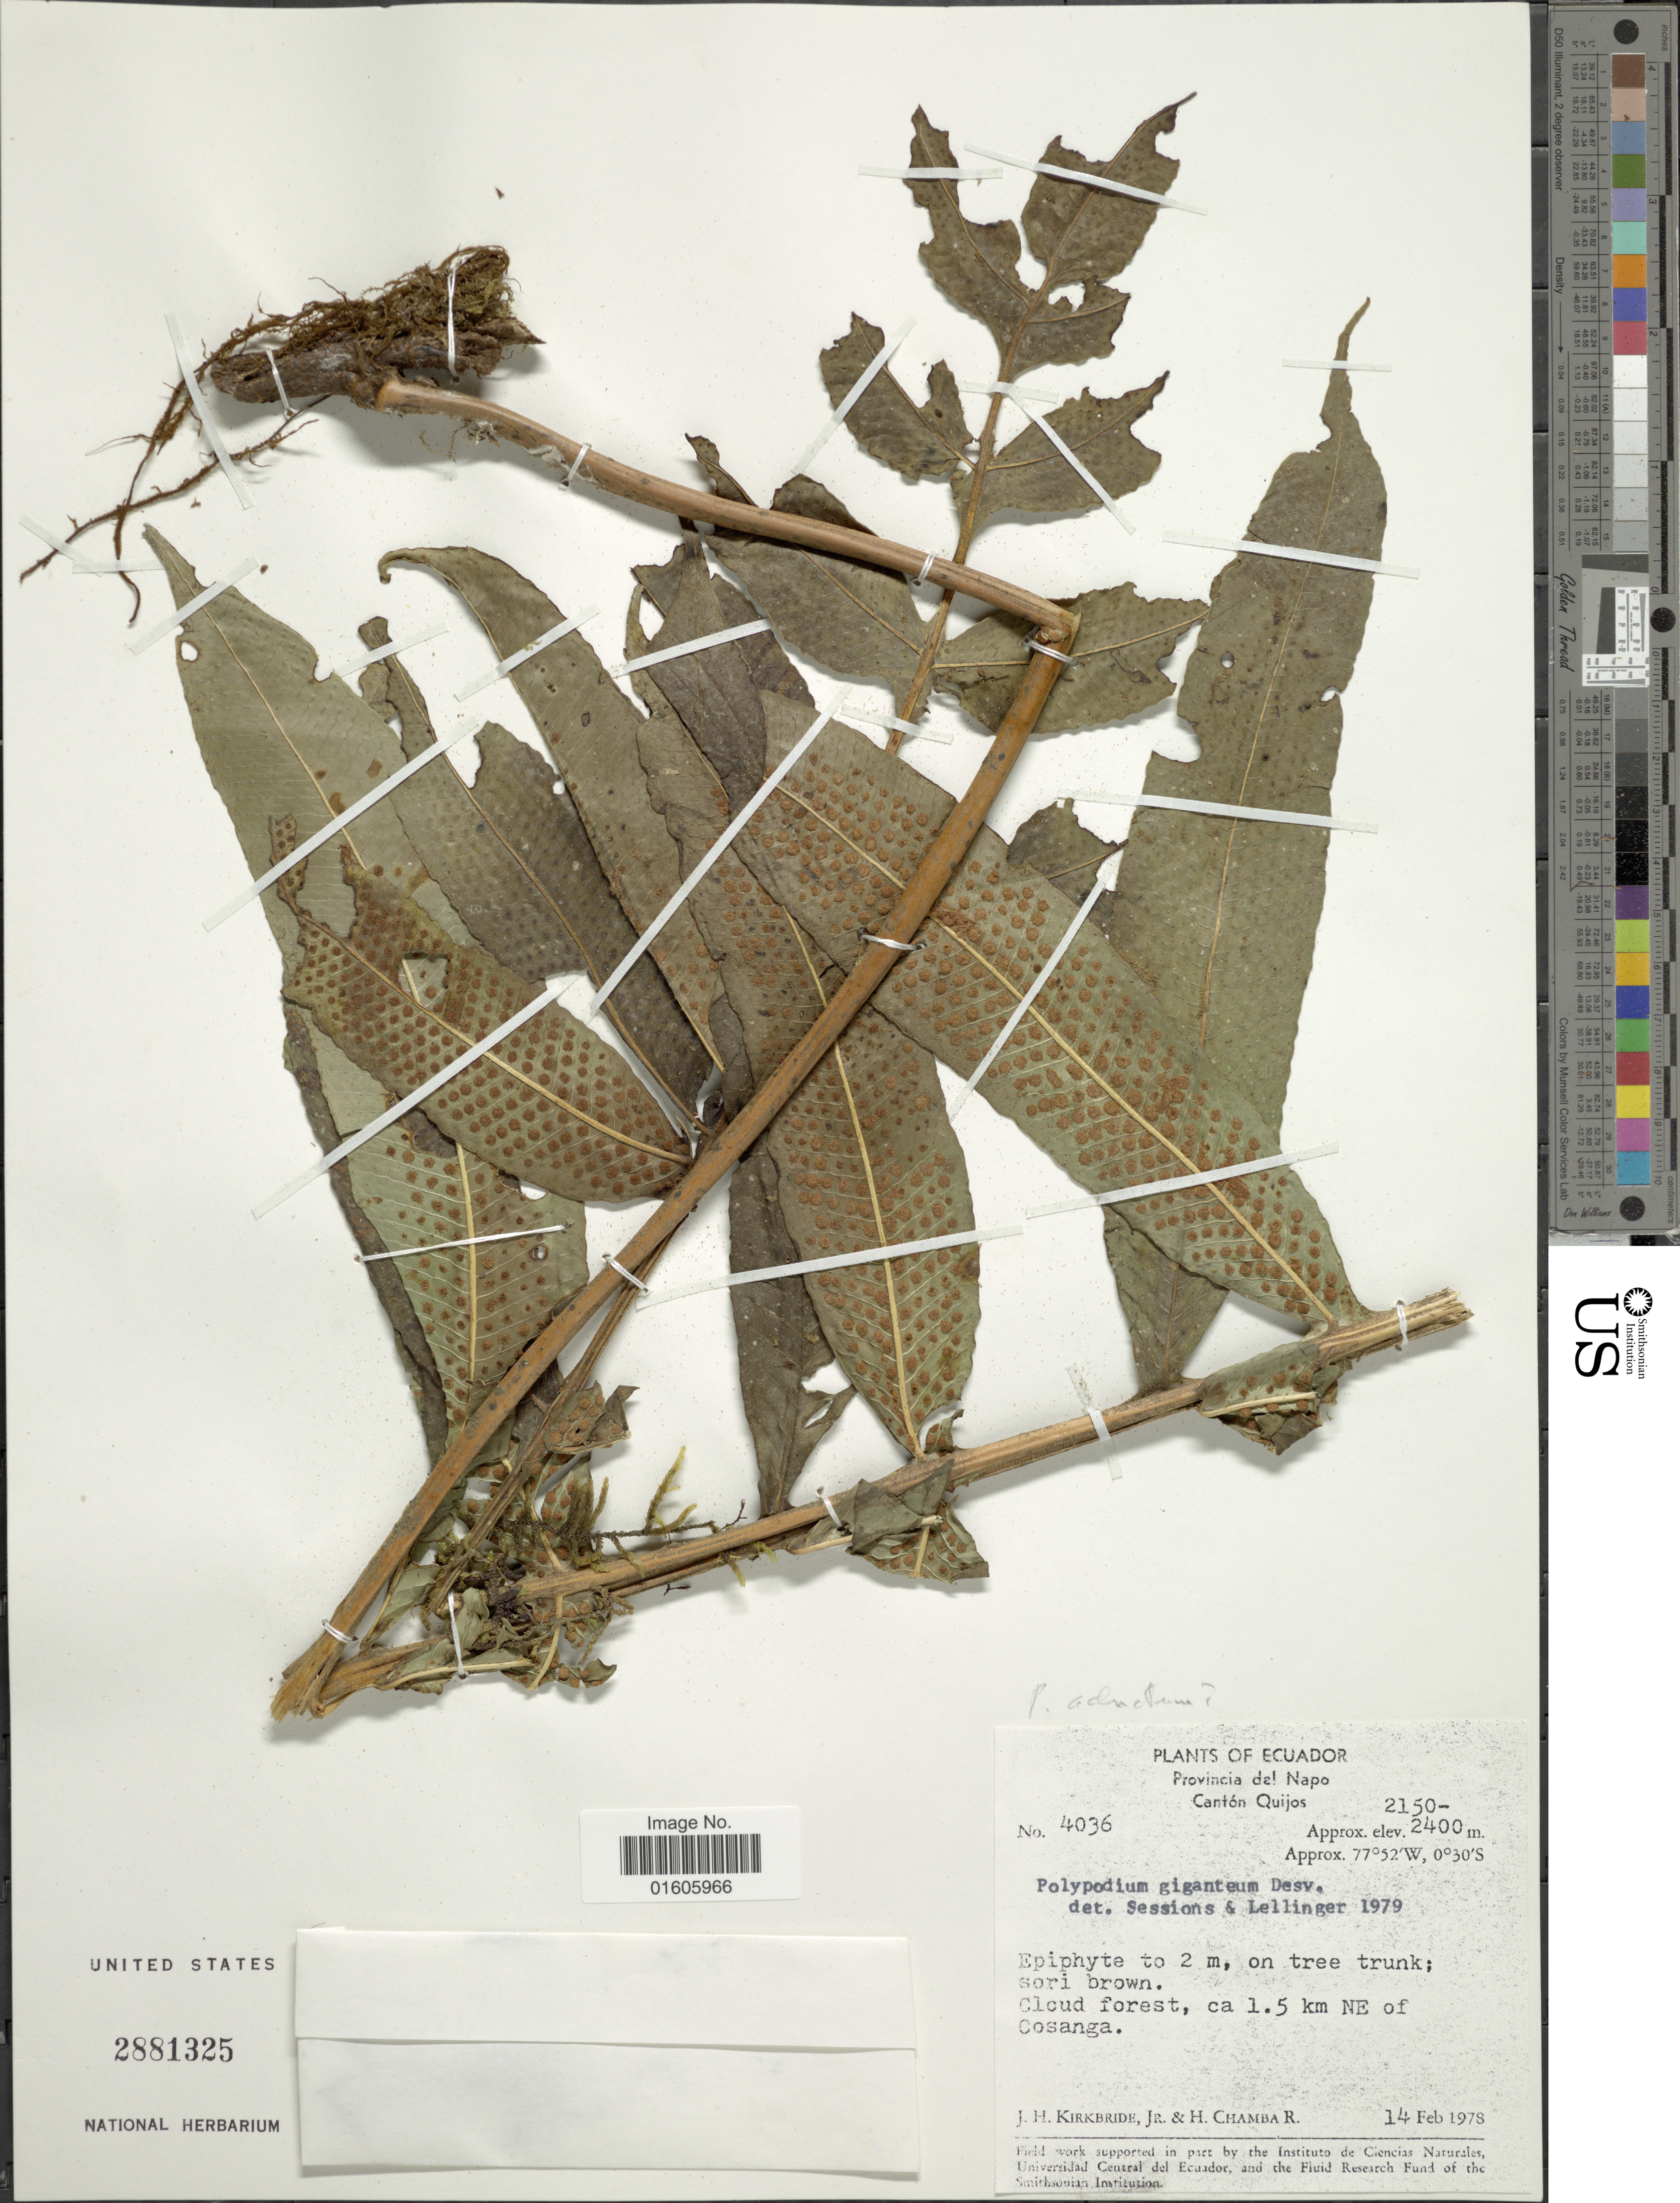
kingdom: Plantae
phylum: Tracheophyta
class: Polypodiopsida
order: Polypodiales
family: Polypodiaceae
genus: Serpocaulon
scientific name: Serpocaulon adnatum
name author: (Kunze ex Klotzsch) A.R. Sm.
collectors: J. H. Kirkbride & H. Chamba-R.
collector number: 4036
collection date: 1978-02-14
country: Ecuador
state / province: Napo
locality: Province del Napo. Cantón Quijos. Cloud forest, ca 1.5 km NE of Cosanga.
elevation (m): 2150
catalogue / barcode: US 2881325